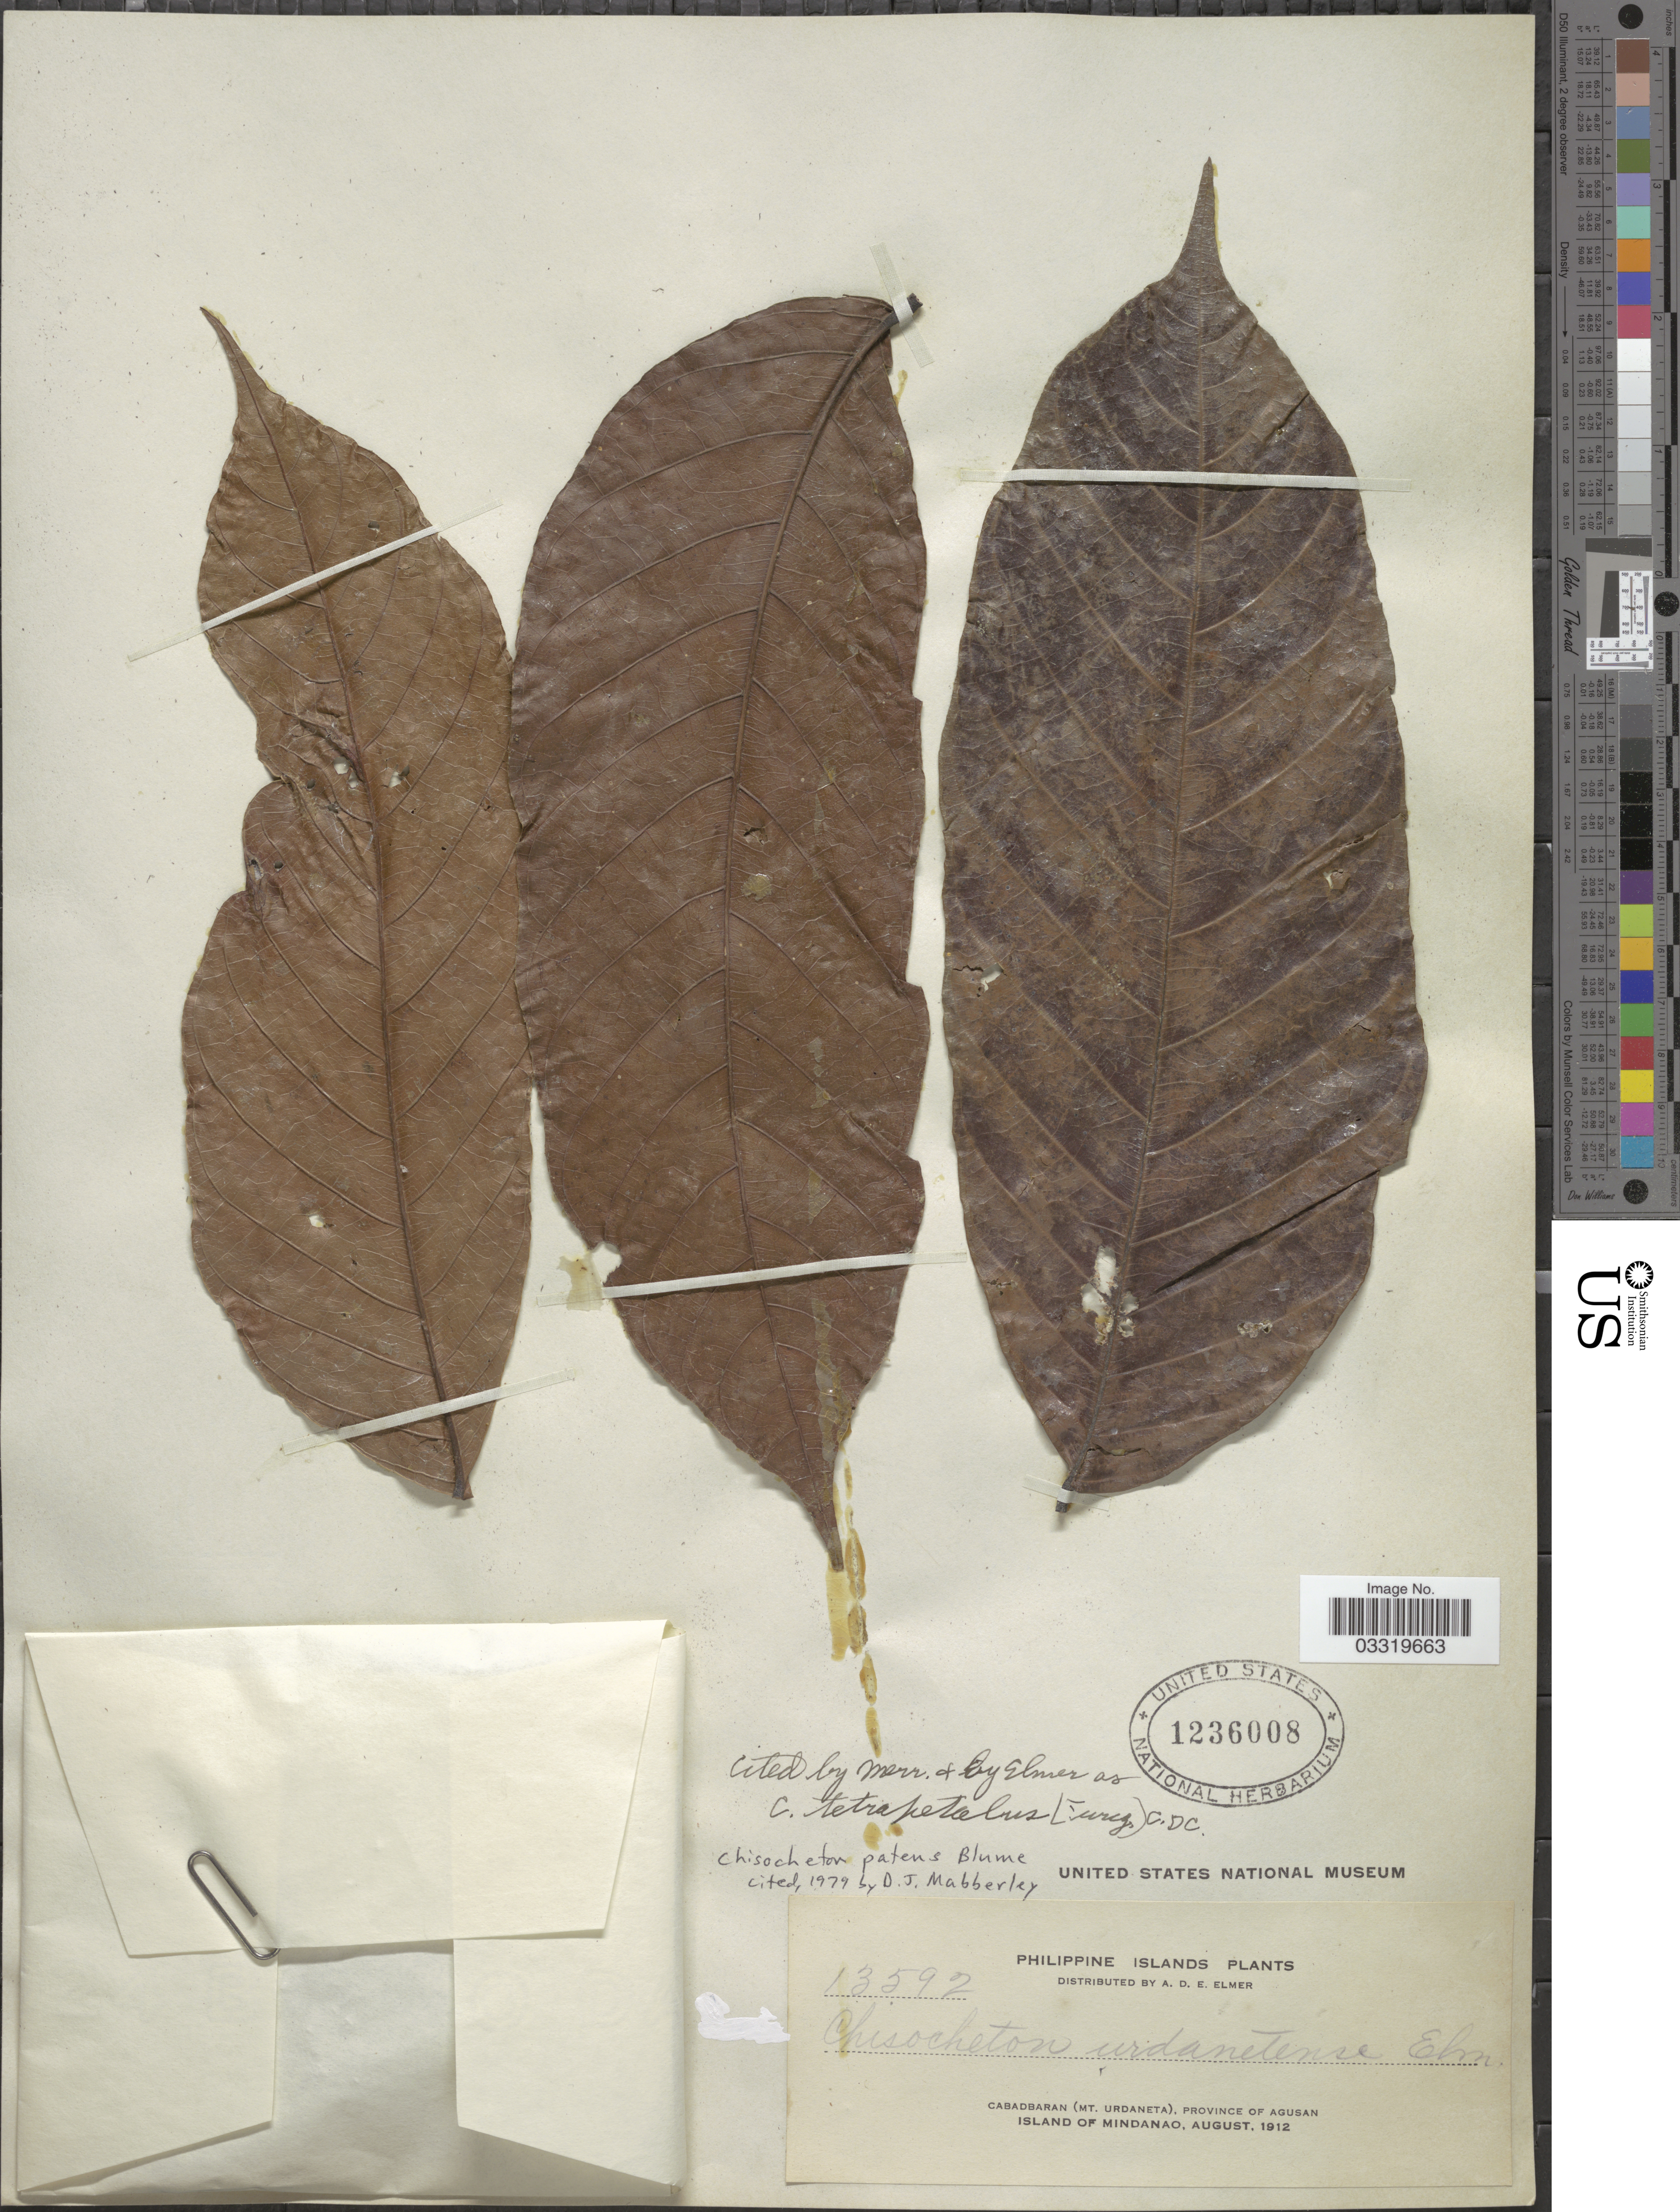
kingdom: Plantae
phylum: Tracheophyta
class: Magnoliopsida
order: Sapindales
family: Meliaceae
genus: Chisocheton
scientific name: Chisocheton patens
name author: Blume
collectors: A. D. E. Elmer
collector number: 13592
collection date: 1912-08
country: Philippines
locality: Philippine Islands. Cabadbaran (Mt. Urdaneta), Province of Agusan. Island of Mindanao.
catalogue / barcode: US 1236008